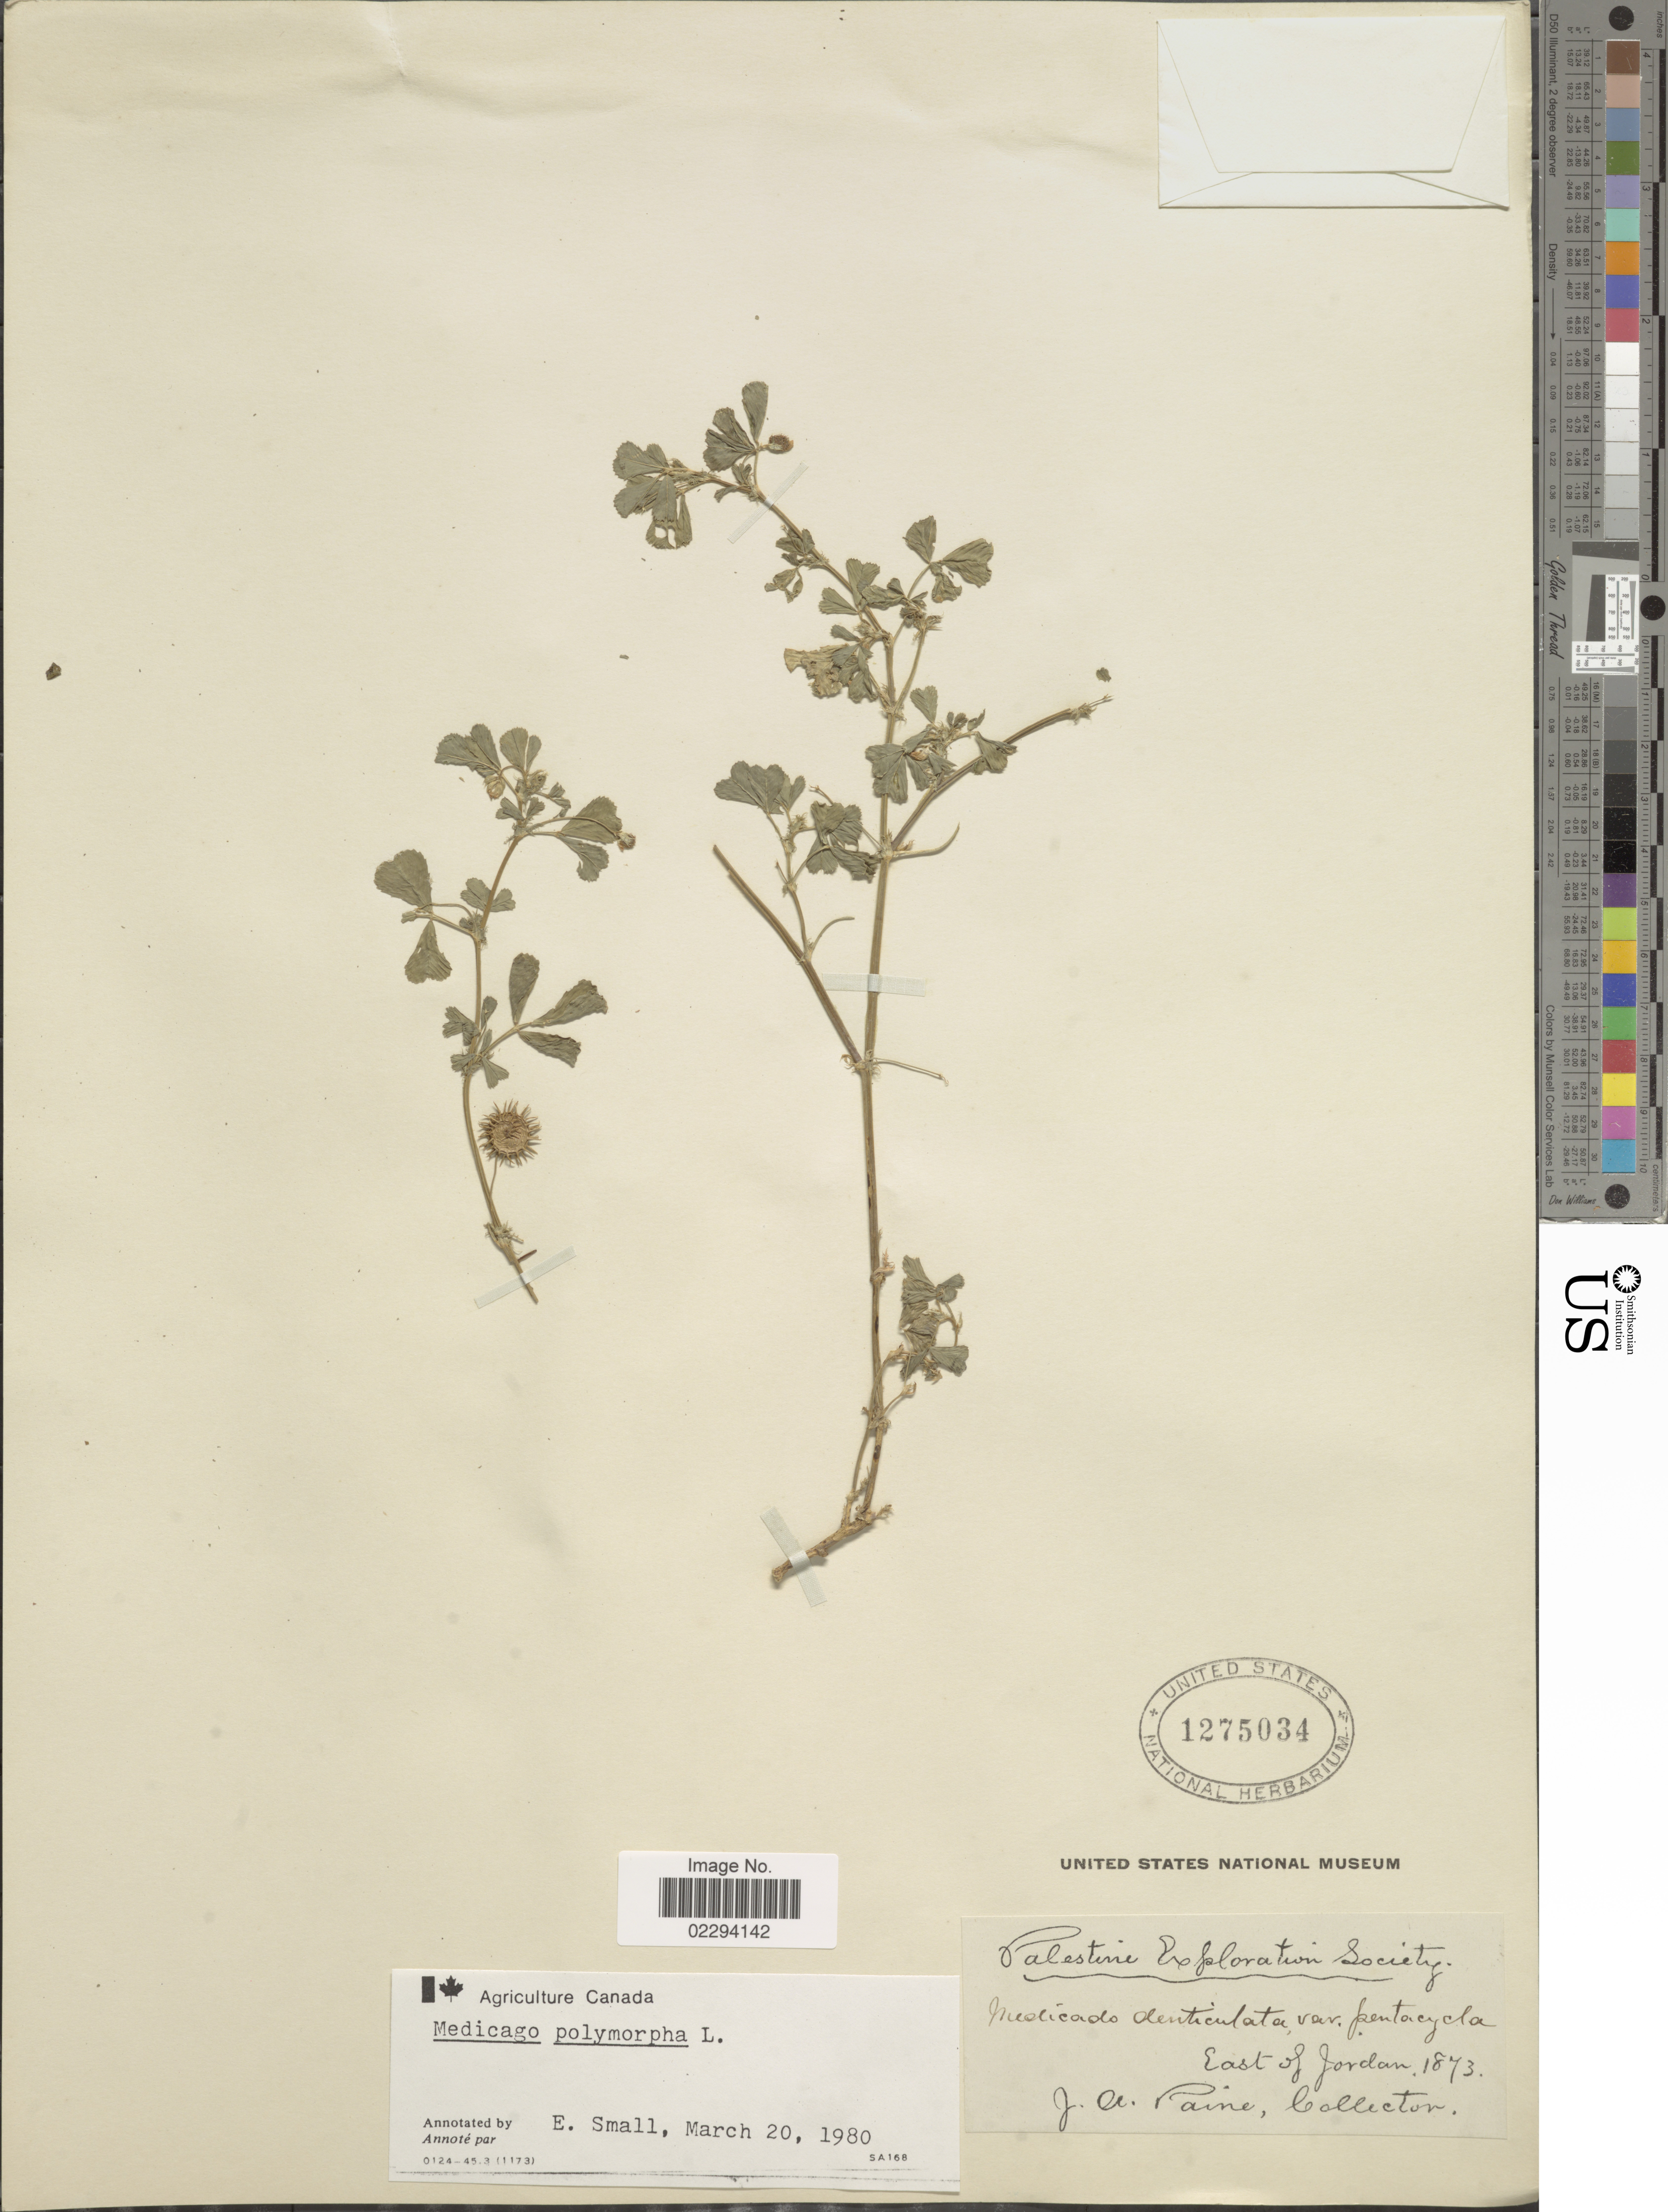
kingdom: Plantae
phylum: Tracheophyta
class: Magnoliopsida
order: Fabales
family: Fabaceae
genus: Medicago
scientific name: Medicago polymorpha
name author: L.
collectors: J. A. Paine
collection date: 1873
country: Jordan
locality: East of Jordan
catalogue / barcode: US 1275034